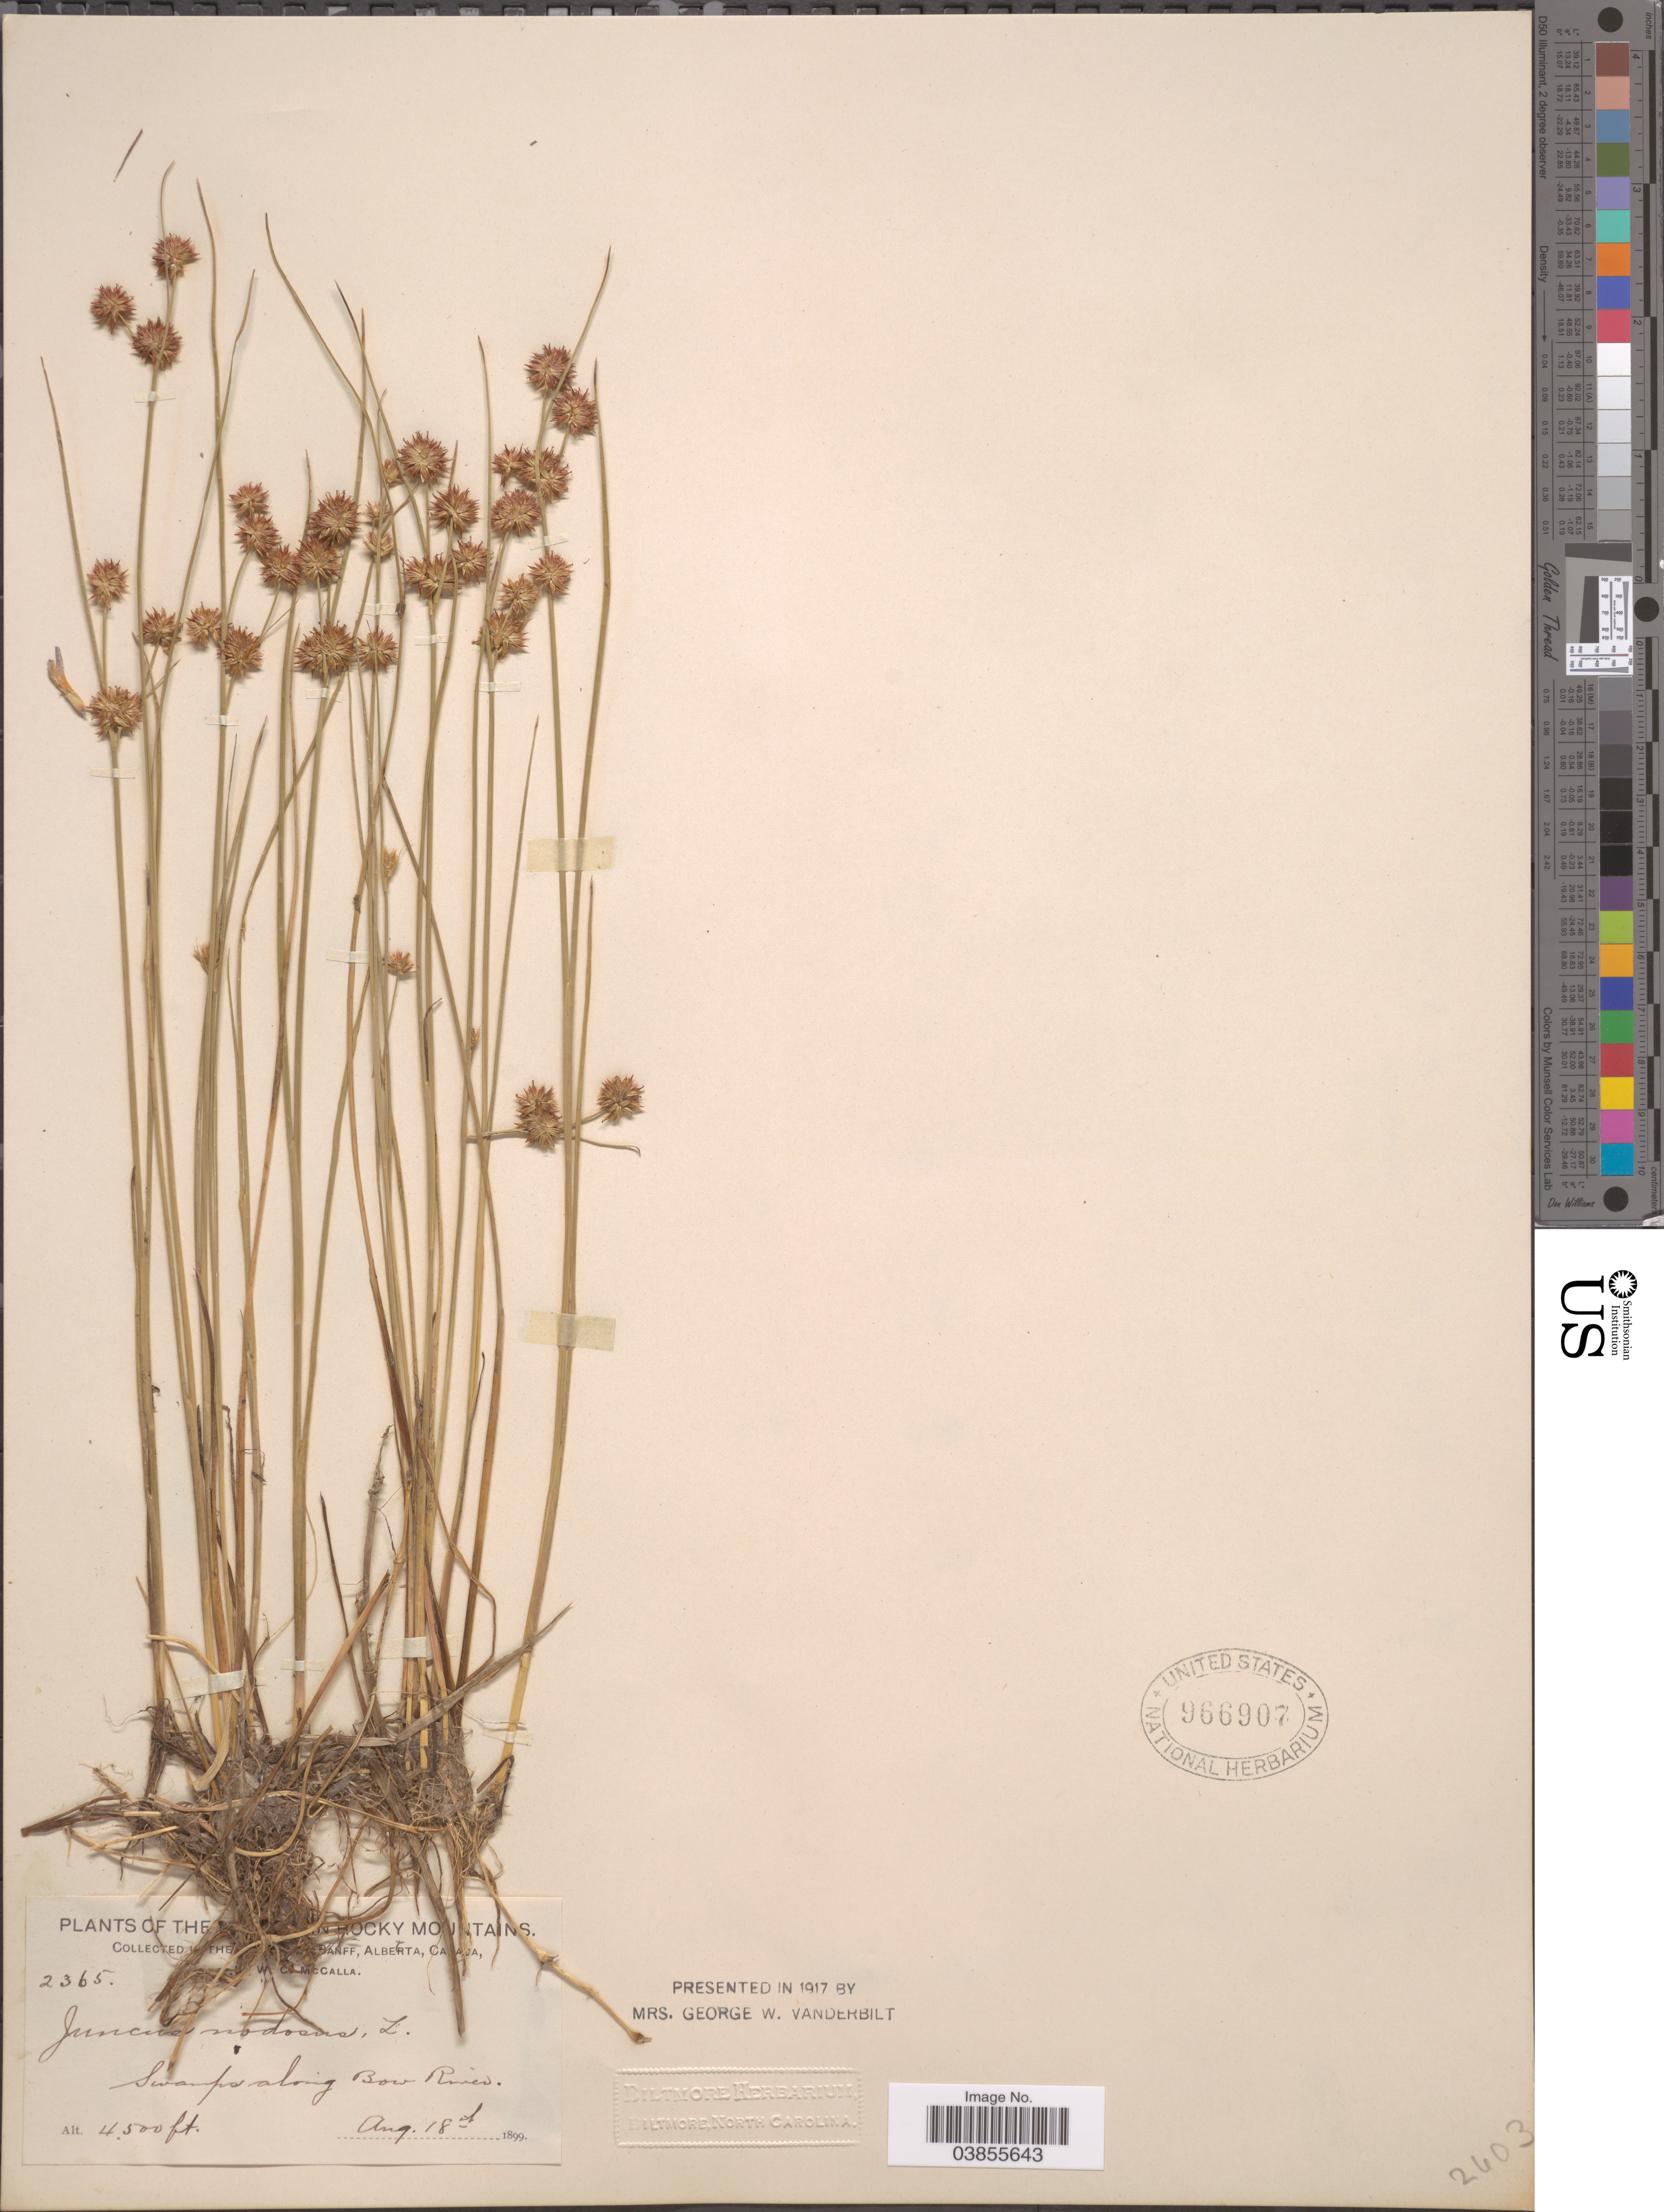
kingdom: Plantae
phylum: Tracheophyta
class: Liliopsida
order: Poales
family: Juncaceae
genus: Juncus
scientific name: Juncus nodosus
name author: L.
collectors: W. McCalla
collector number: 2365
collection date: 1899-08-18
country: Canada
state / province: Alberta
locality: Banff. Swamps along Bow River.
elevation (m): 1372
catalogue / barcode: US 966907